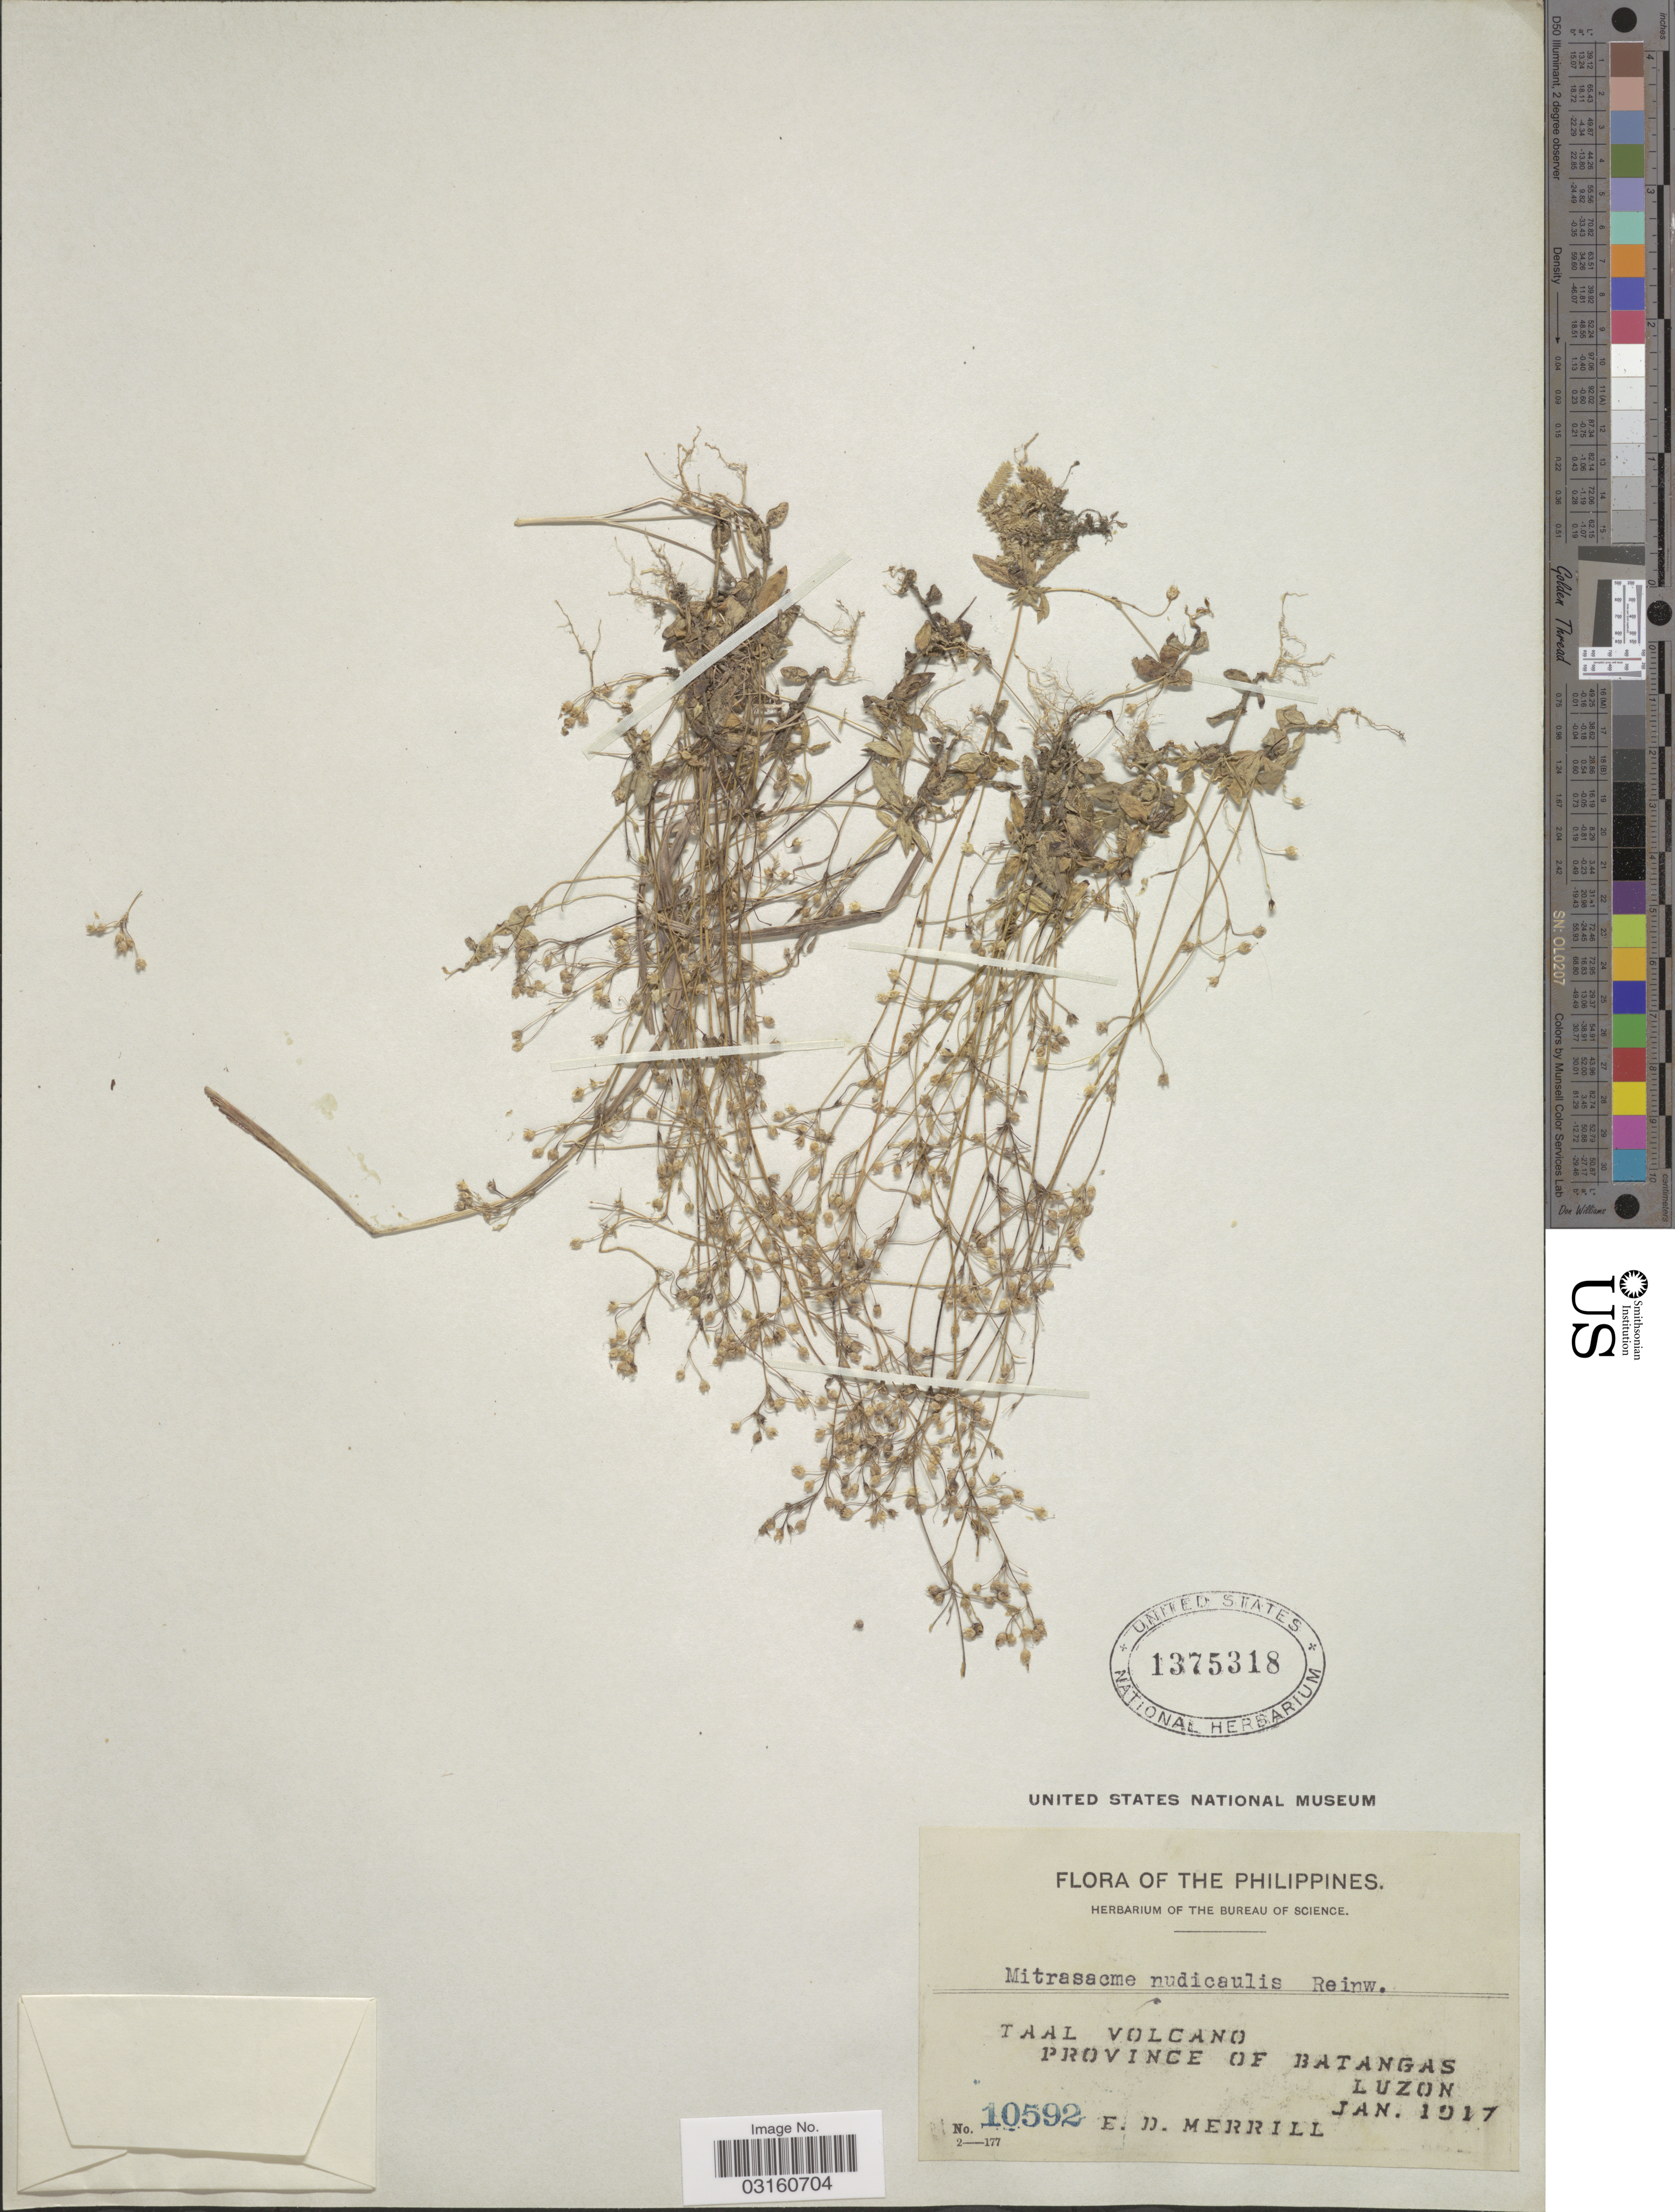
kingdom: Plantae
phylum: Tracheophyta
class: Magnoliopsida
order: Gentianales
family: Loganiaceae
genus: Mitrasacme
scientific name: Mitrasacme nudicaulis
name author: Reinw.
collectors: E. D. Merrill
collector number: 10592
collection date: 1917-01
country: Philippines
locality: Taal Volcano. Province of Batangas. Luzon.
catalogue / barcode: US 1375318